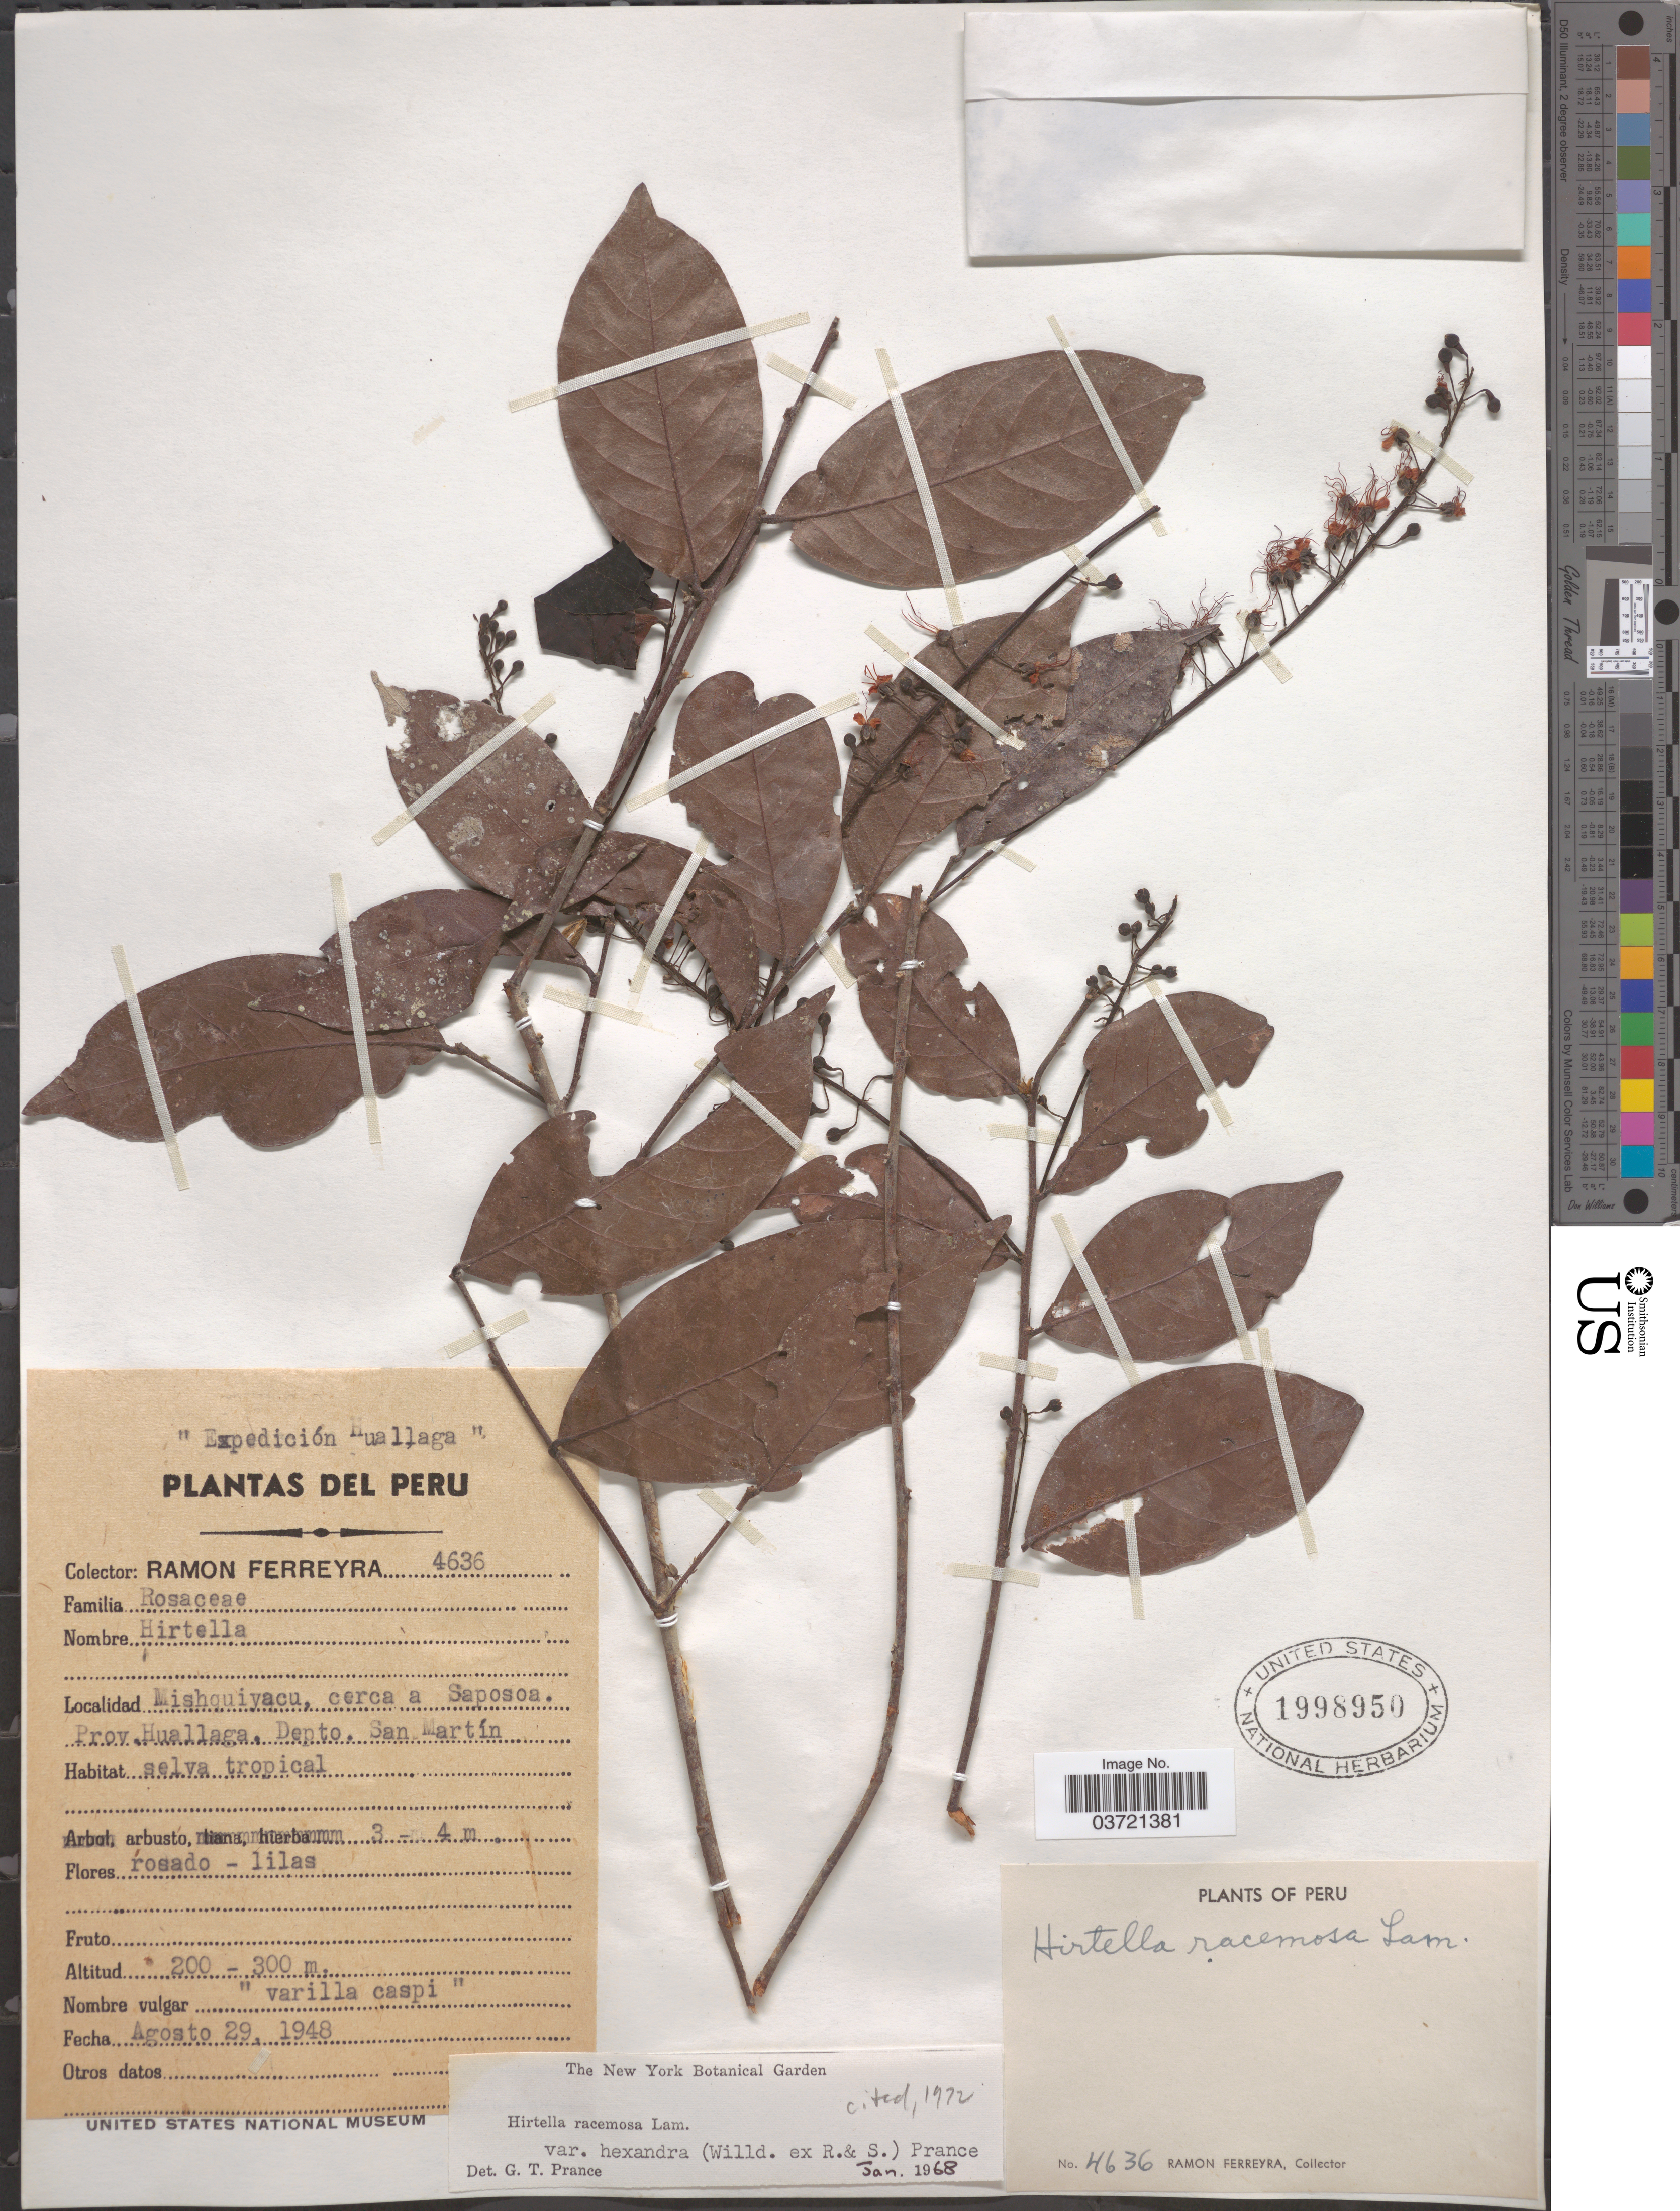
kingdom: Plantae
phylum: Tracheophyta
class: Magnoliopsida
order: Malpighiales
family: Chrysobalanaceae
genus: Hirtella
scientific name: Hirtella racemosa var. hexandra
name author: (Willd. ex Roem. & Schult.) Prance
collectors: R. A. Ferreyra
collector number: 4636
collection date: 1948-08-29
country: Peru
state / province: San Martín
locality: Mishquiyacu, cerca a Saposoa. Prov. Huallaga, Depto. San Martín.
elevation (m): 200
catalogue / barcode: US 1998950